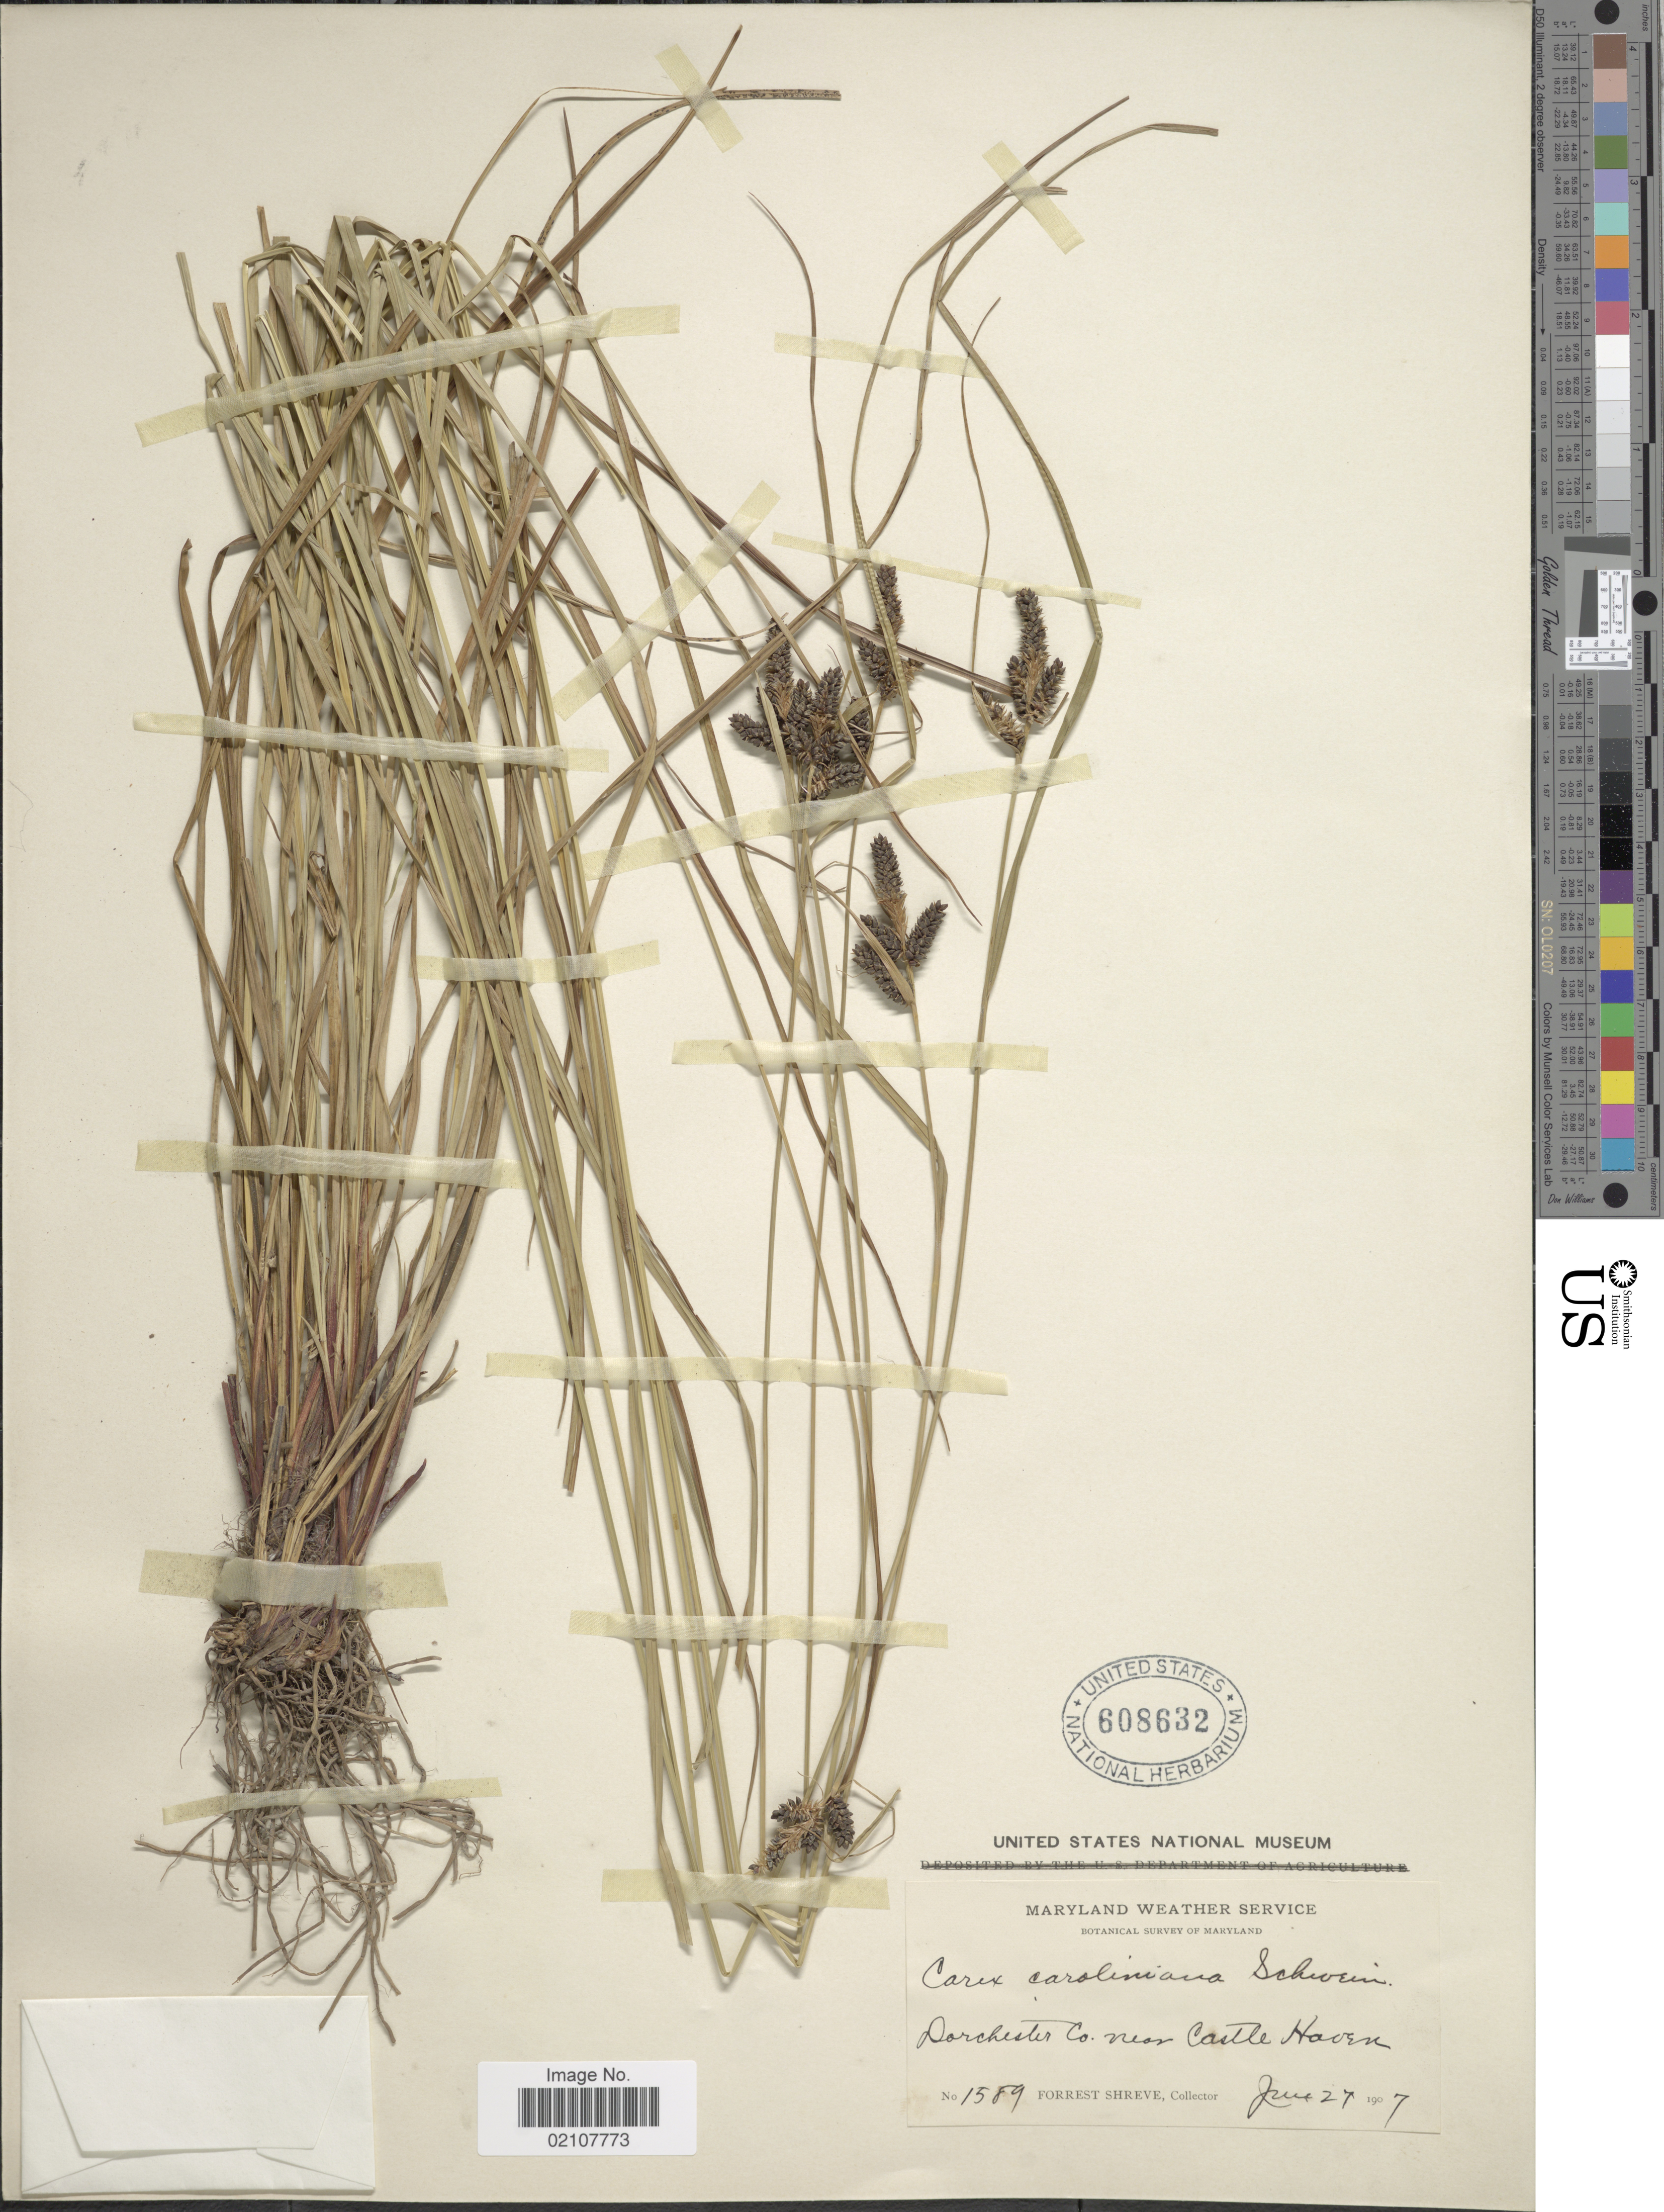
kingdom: Plantae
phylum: Tracheophyta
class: Liliopsida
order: Poales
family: Cyperaceae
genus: Carex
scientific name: Carex caroliniana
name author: Schwein.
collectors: F. Shreve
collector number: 1589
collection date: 1907-06-27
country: United States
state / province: Maryland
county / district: Dorchester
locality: Dorchester Co. near Castle Haven.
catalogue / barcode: US 608632